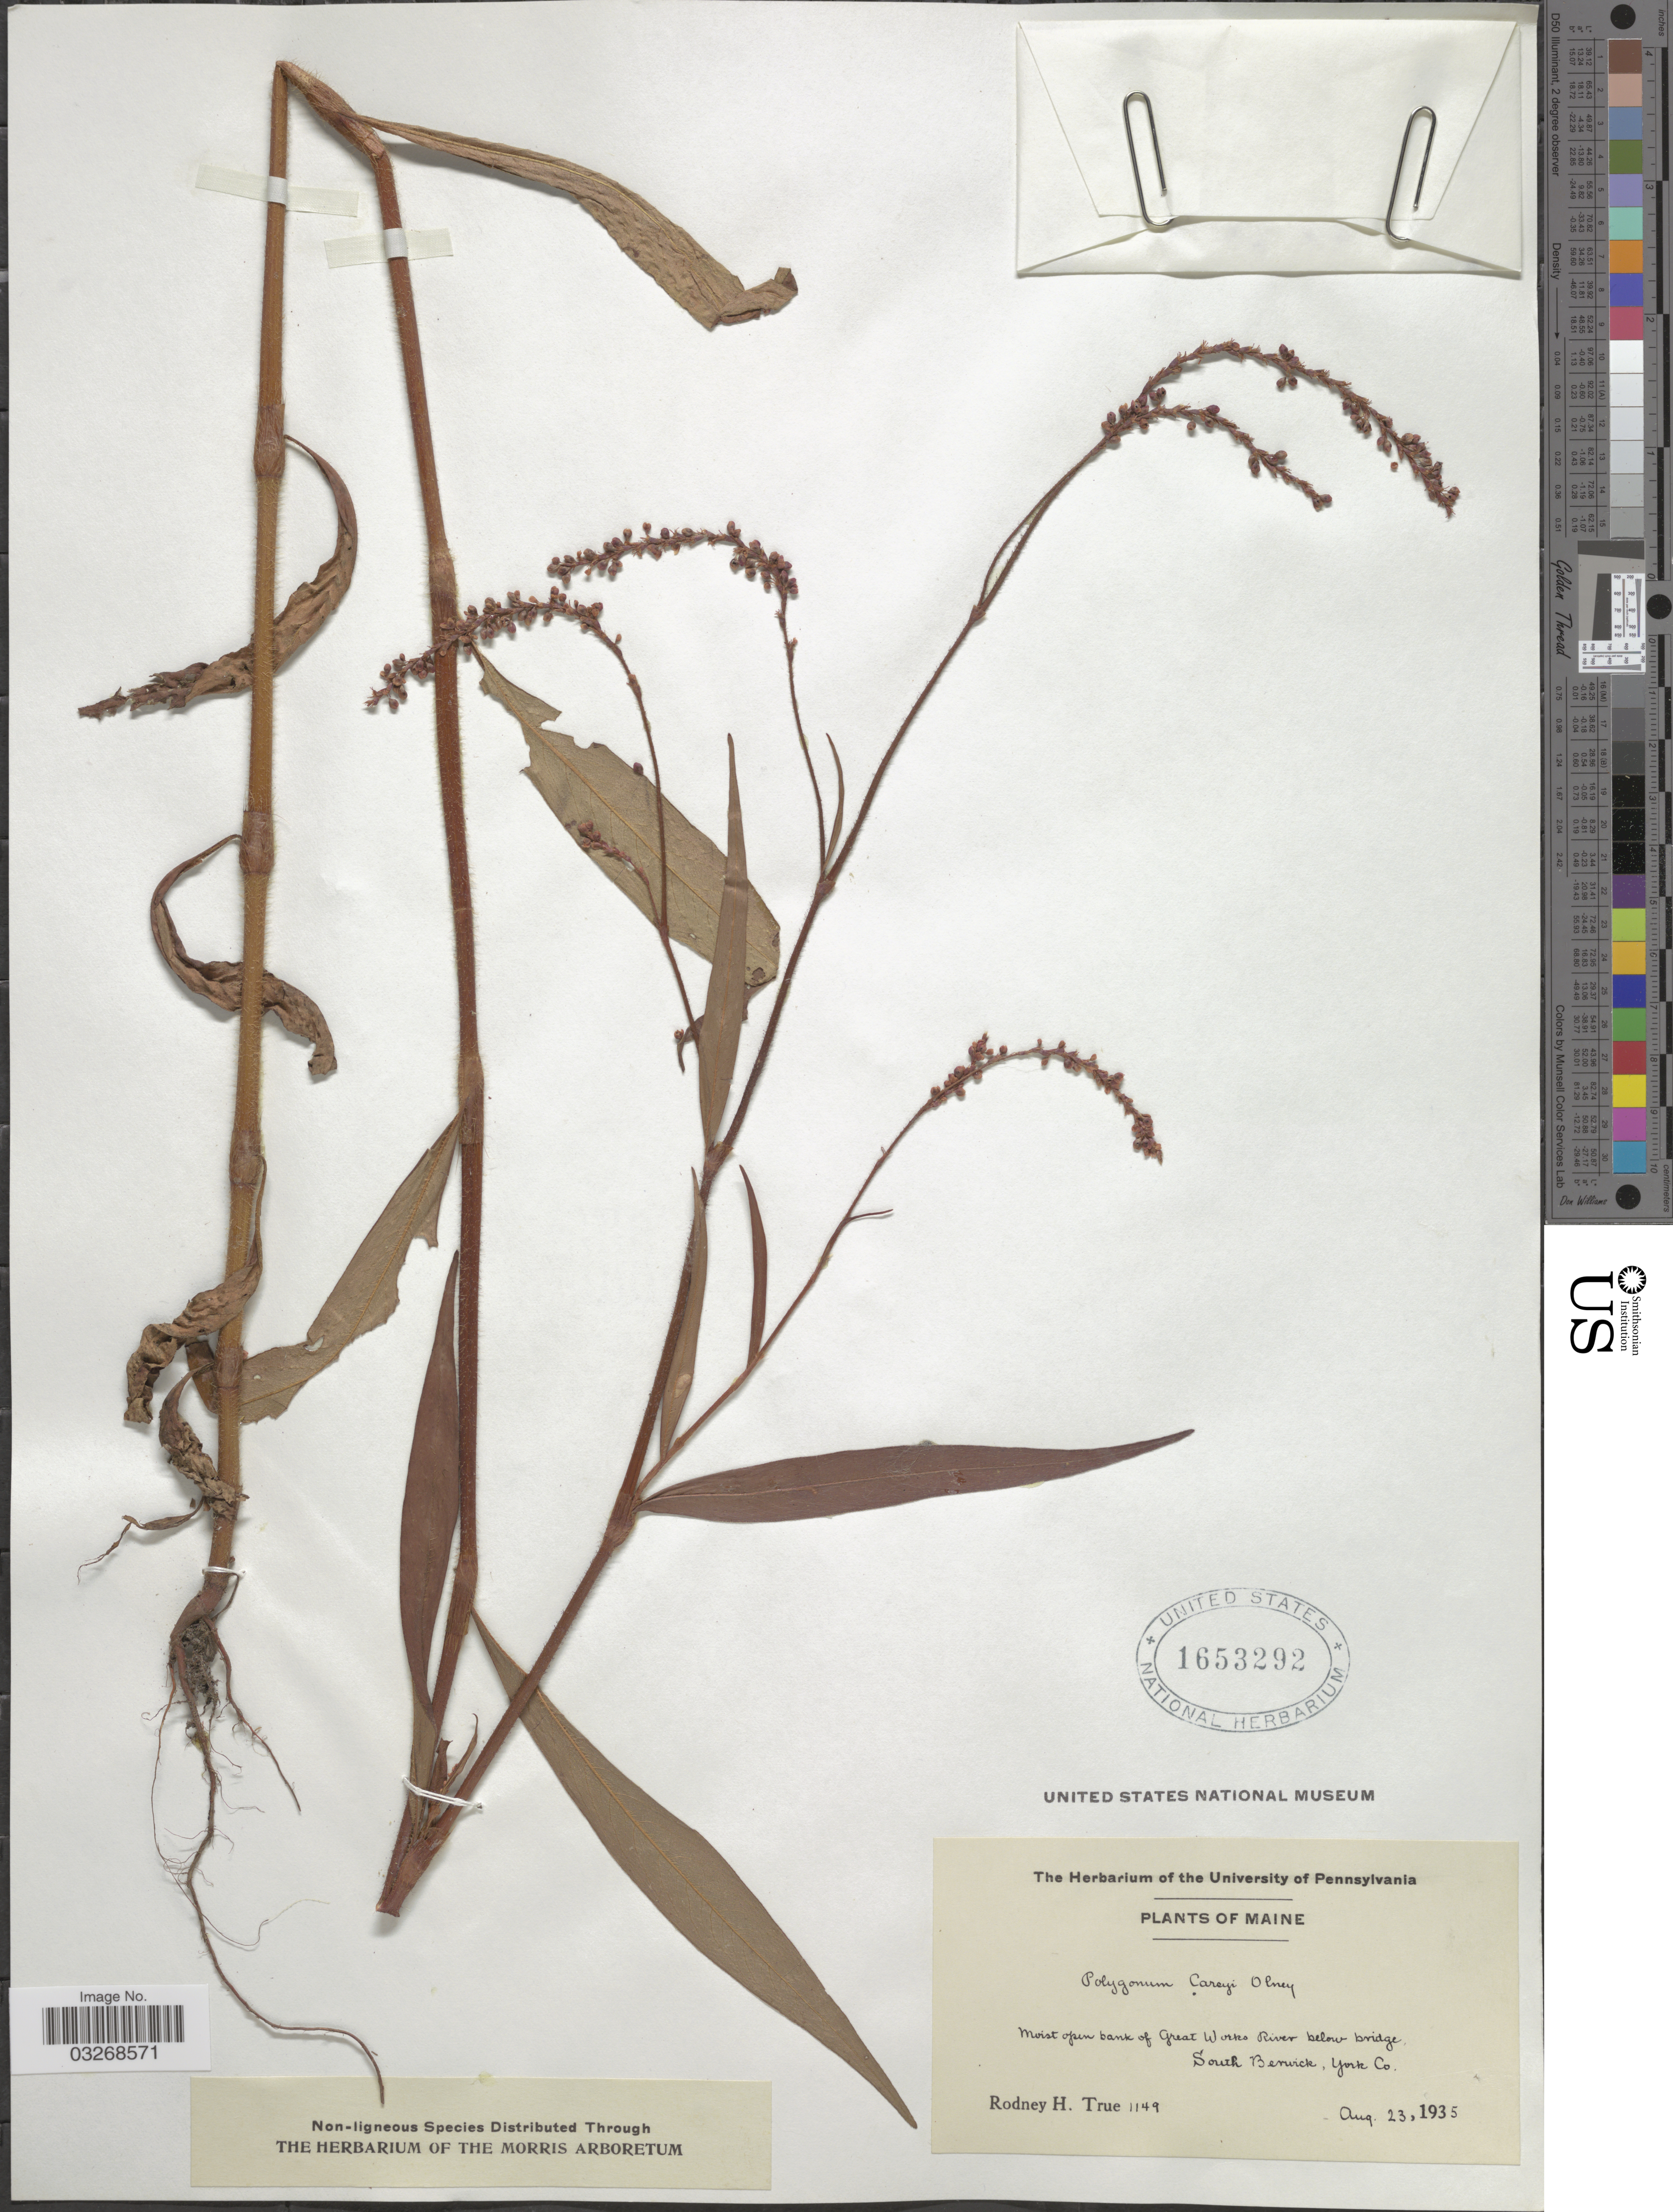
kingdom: Plantae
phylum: Tracheophyta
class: Magnoliopsida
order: Caryophyllales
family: Polygonaceae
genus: Persicaria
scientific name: Persicaria careyi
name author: (Olney) Greene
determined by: Atha, D. E.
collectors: R. H. True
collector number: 1149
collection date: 1935-08-23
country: United States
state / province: Maine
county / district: York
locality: Moist open bank of Great Works River below bridge, South Berwick, York Co.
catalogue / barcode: US 1653292